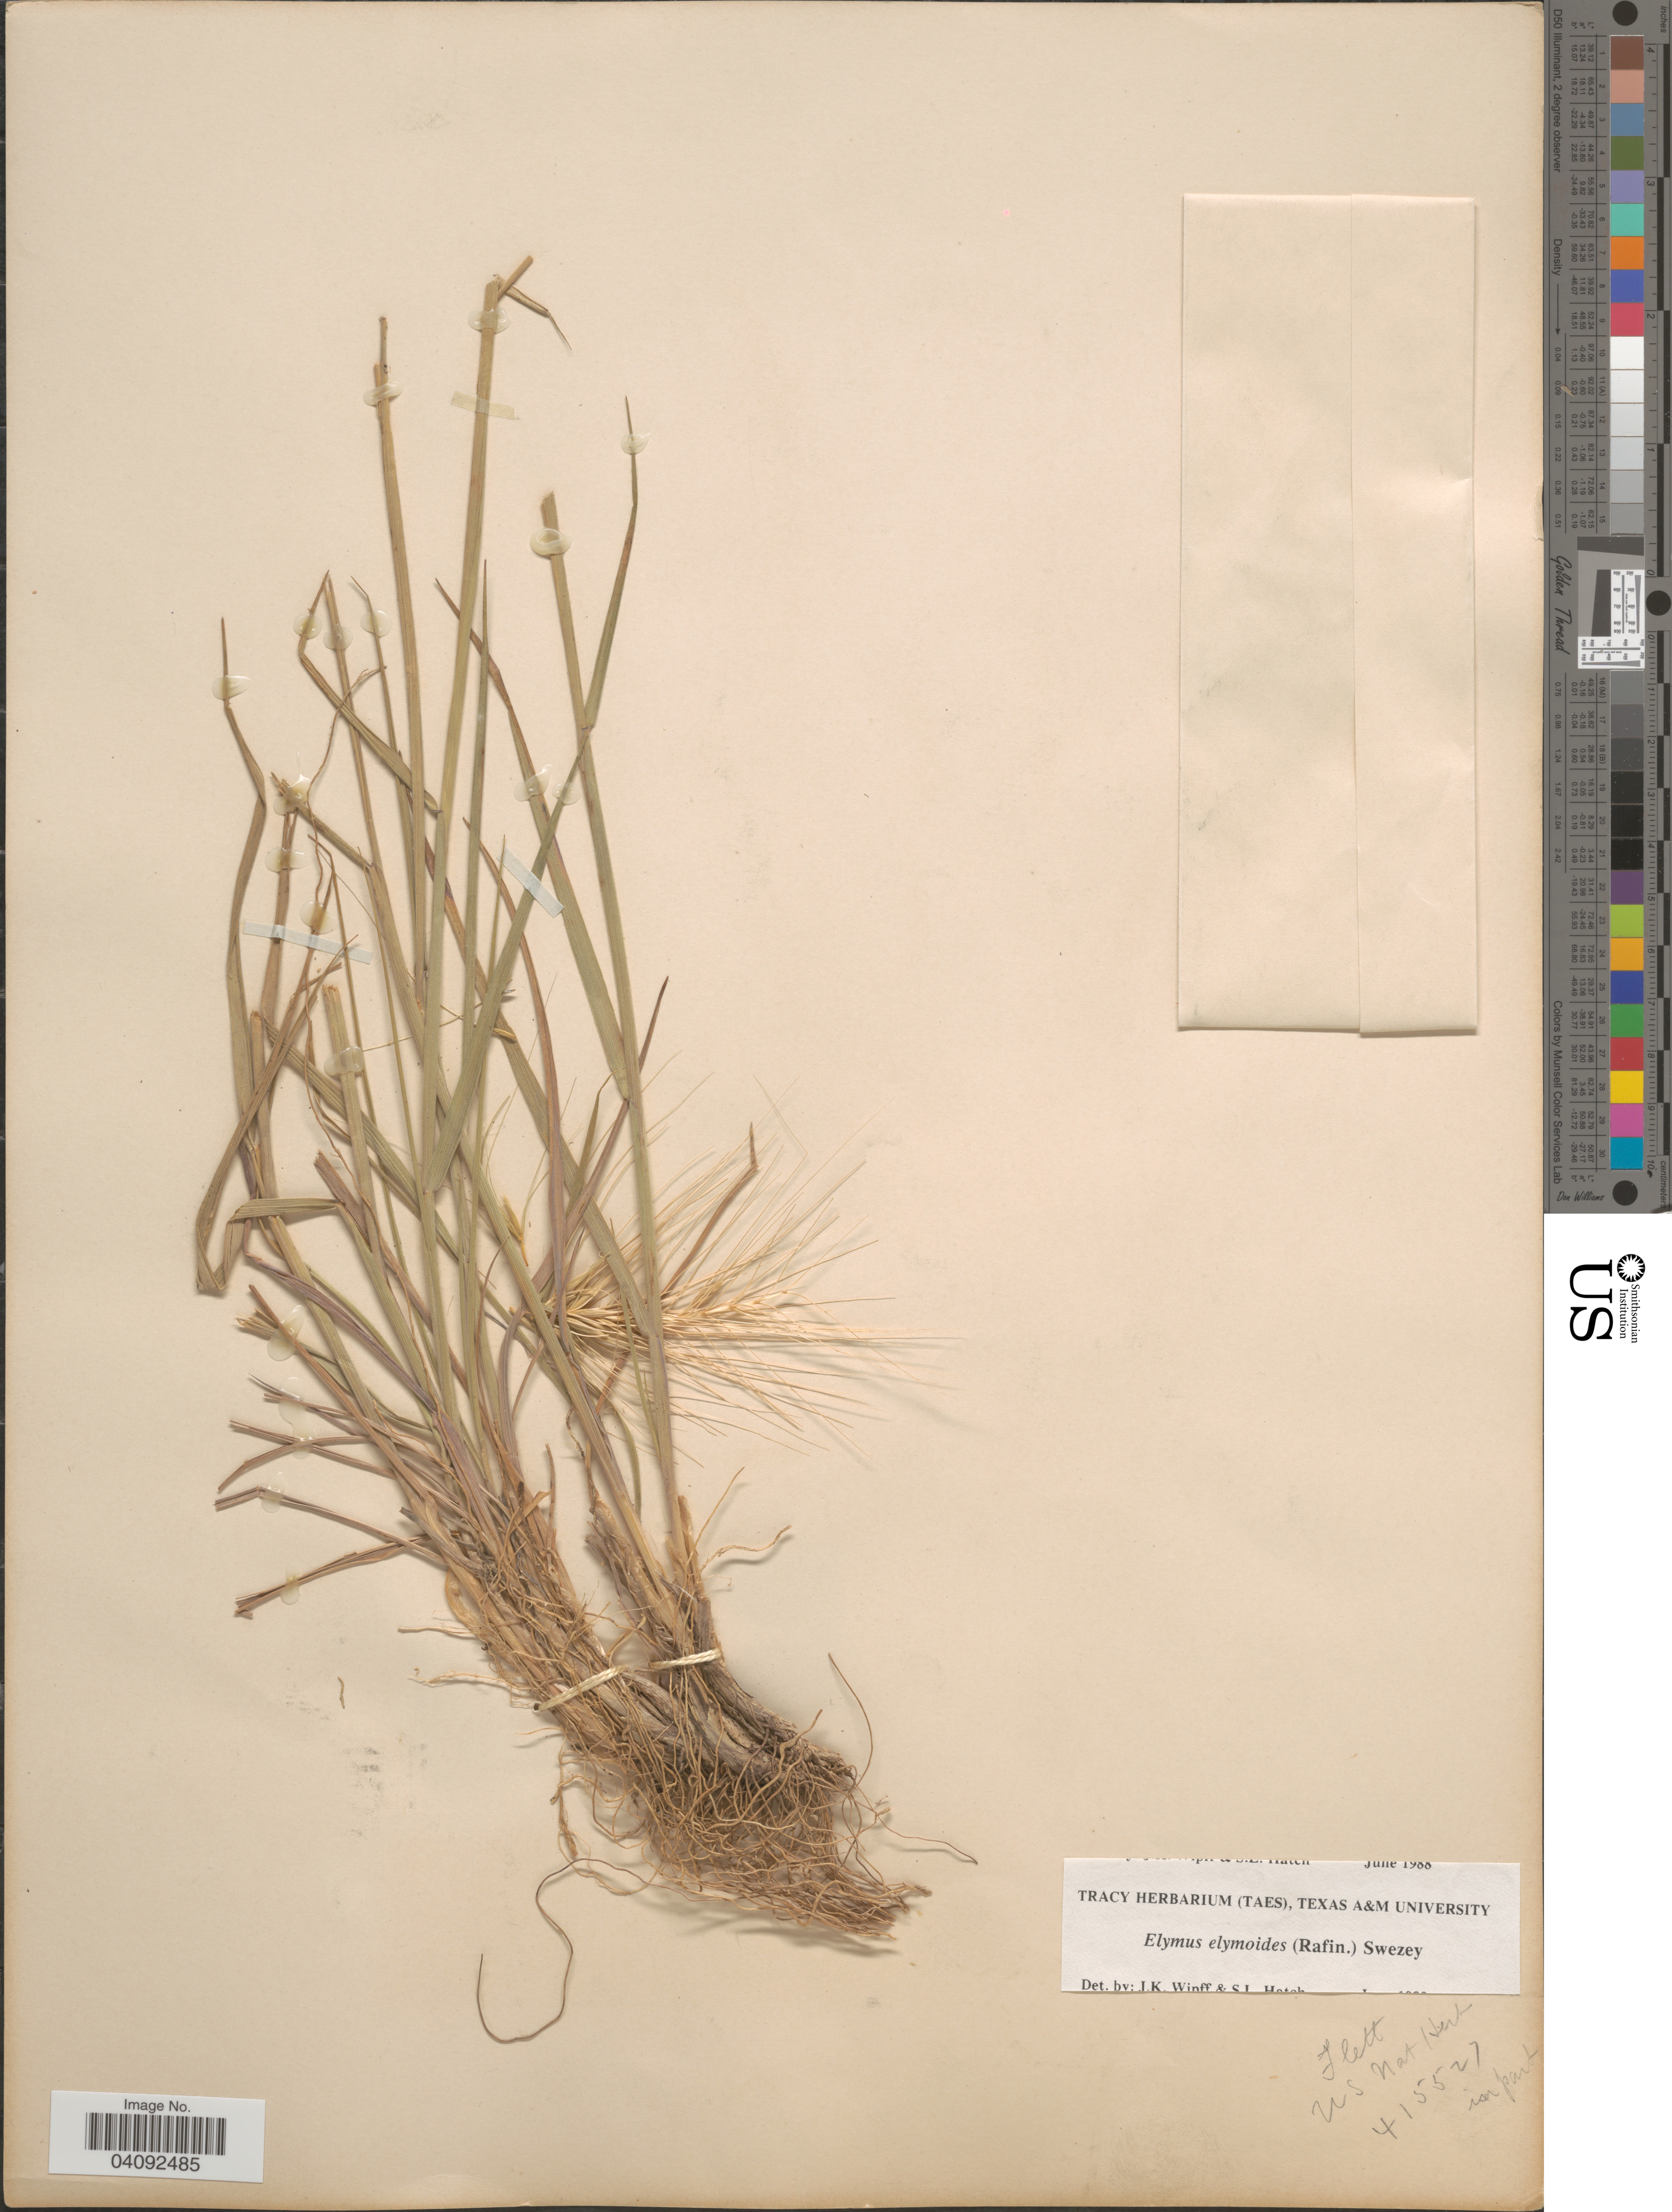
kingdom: Plantae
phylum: Tracheophyta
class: Liliopsida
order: Poales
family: Poaceae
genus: Elymus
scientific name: Elymus elymoides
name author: (Raf.) Swezey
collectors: J. Flett